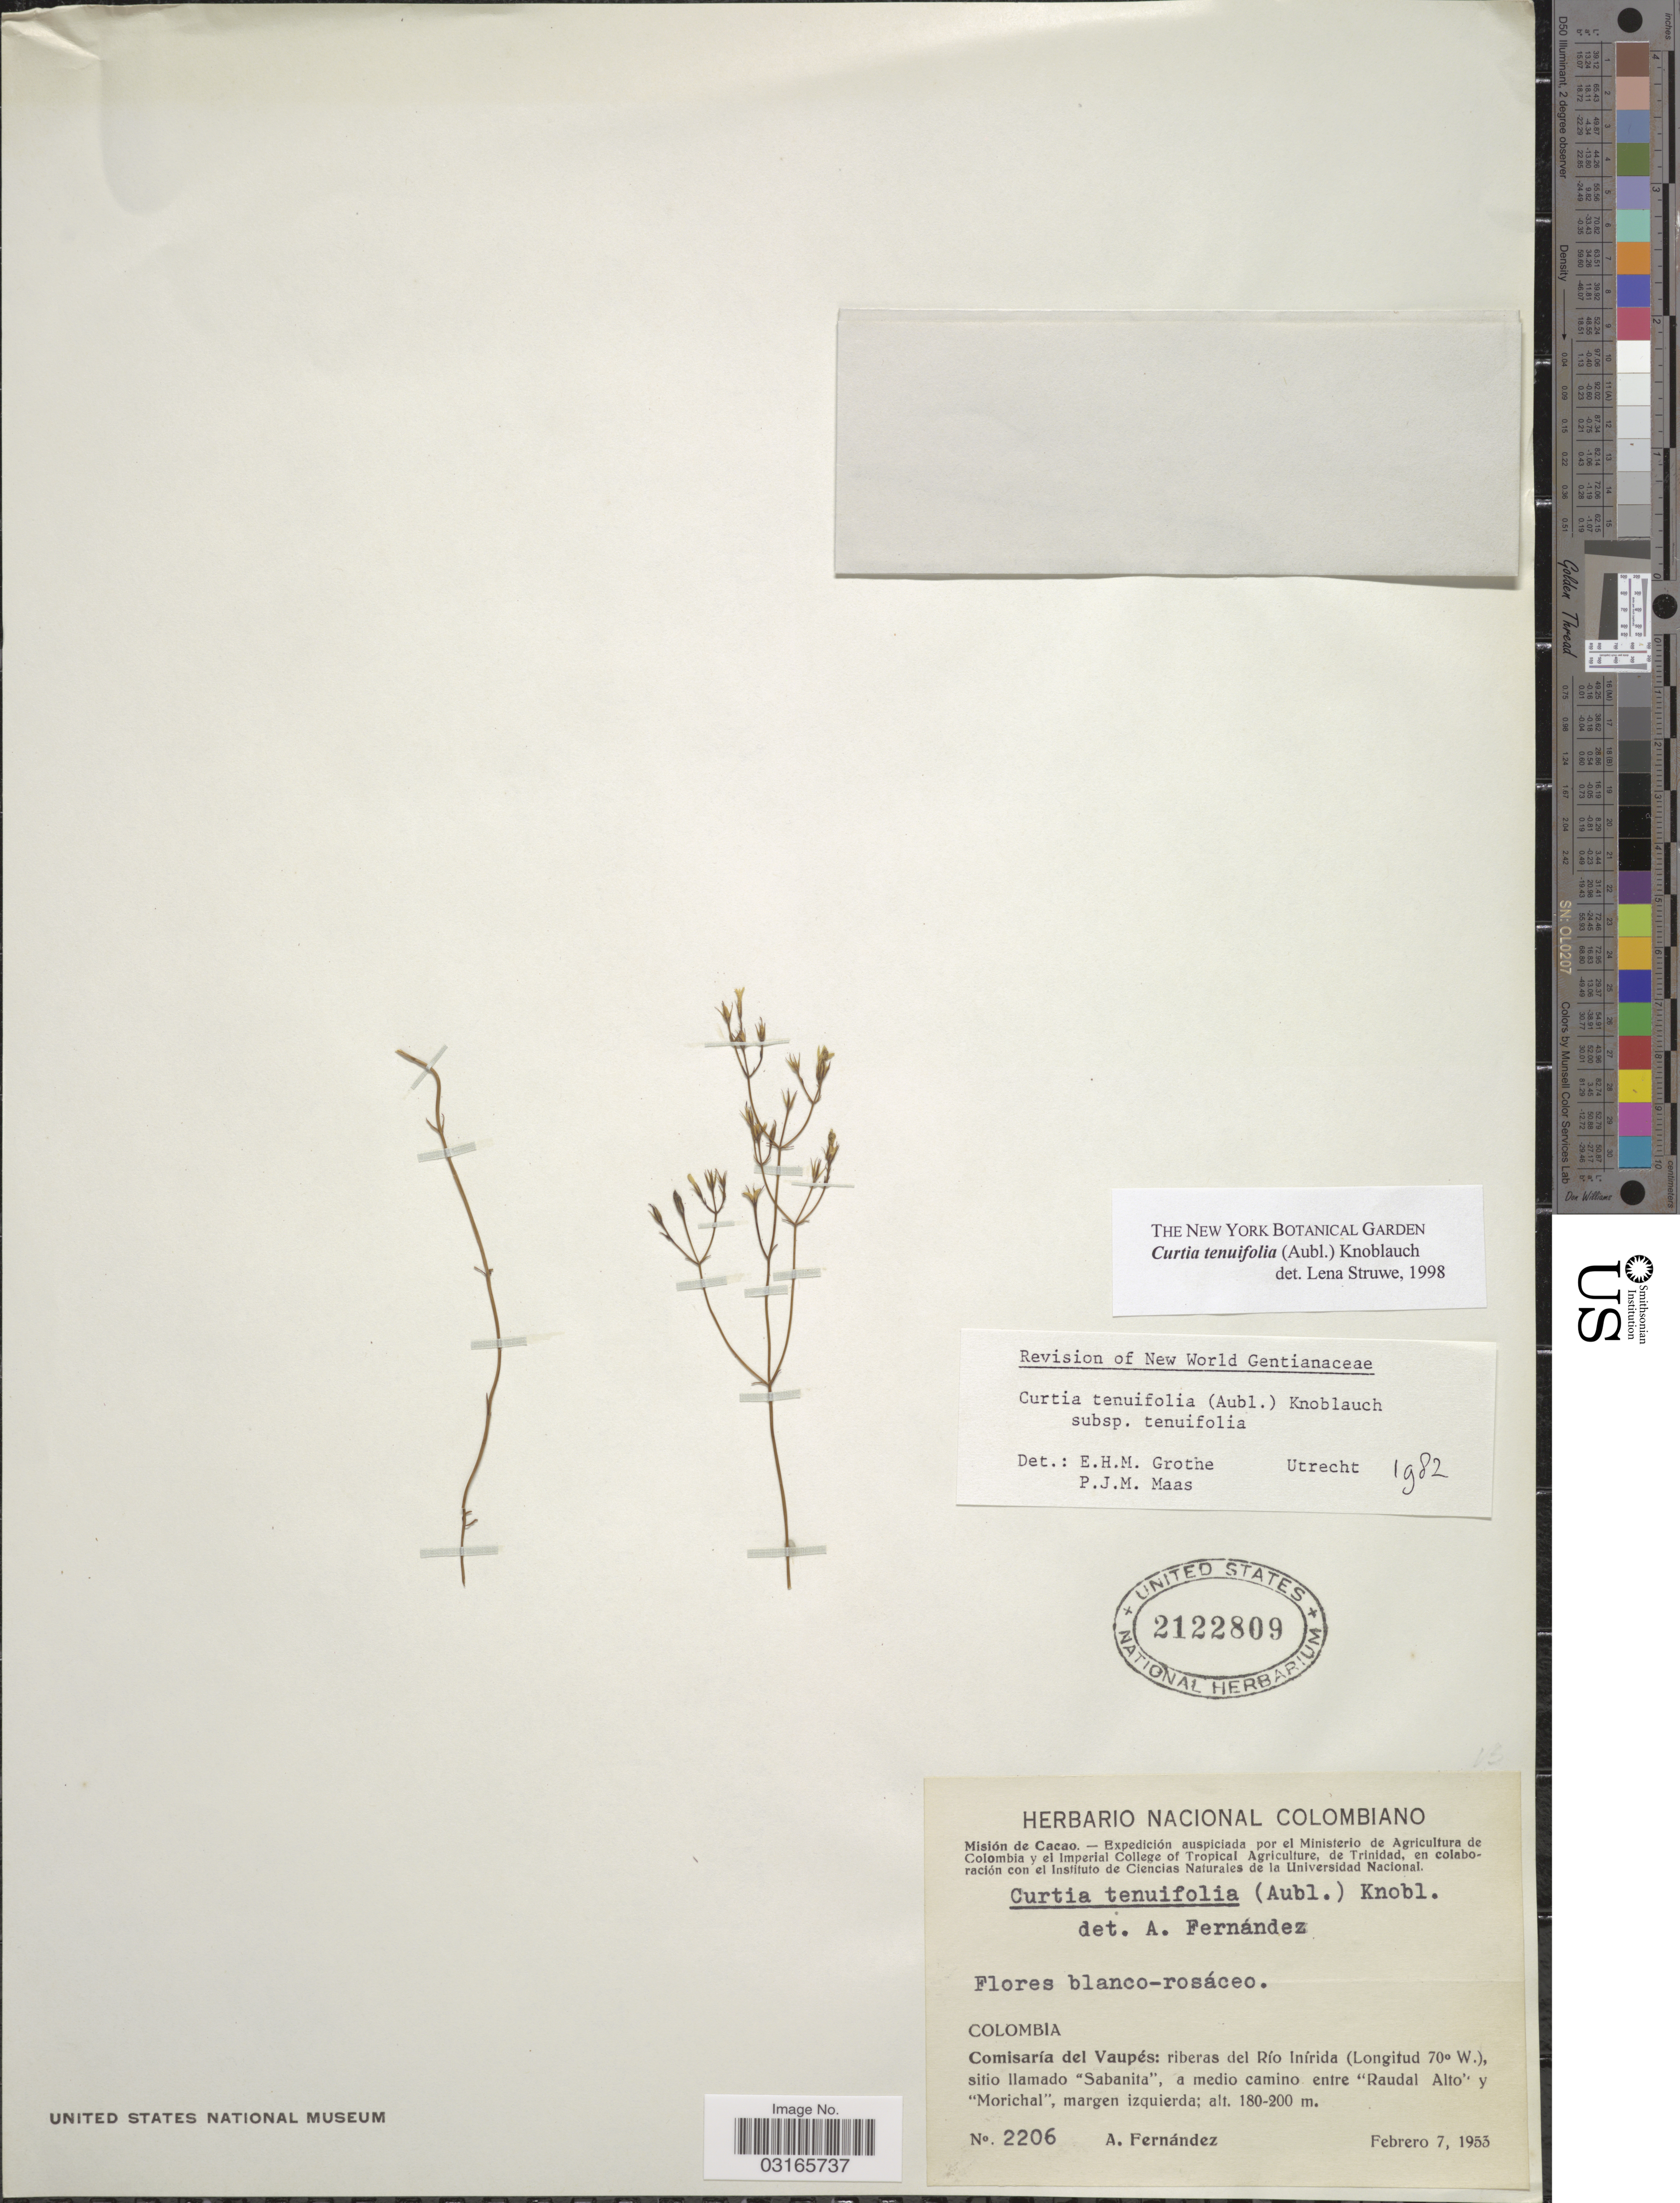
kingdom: Plantae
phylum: Tracheophyta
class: Magnoliopsida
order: Gentianales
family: Gentianaceae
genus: Curtia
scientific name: Curtia tenuifolia subsp. tenuifolia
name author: (Aubl.) Knobl.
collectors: A. Fernández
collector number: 2206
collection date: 1953-02-07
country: Colombia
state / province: Vaupés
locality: Comisaría del Vaupés: riberas del Río Inírida, sitio llamado "Sabanita", a medio camino entre "Raudal Alto" y "Morichal", margen izquierda.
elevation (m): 180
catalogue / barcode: US 2122809